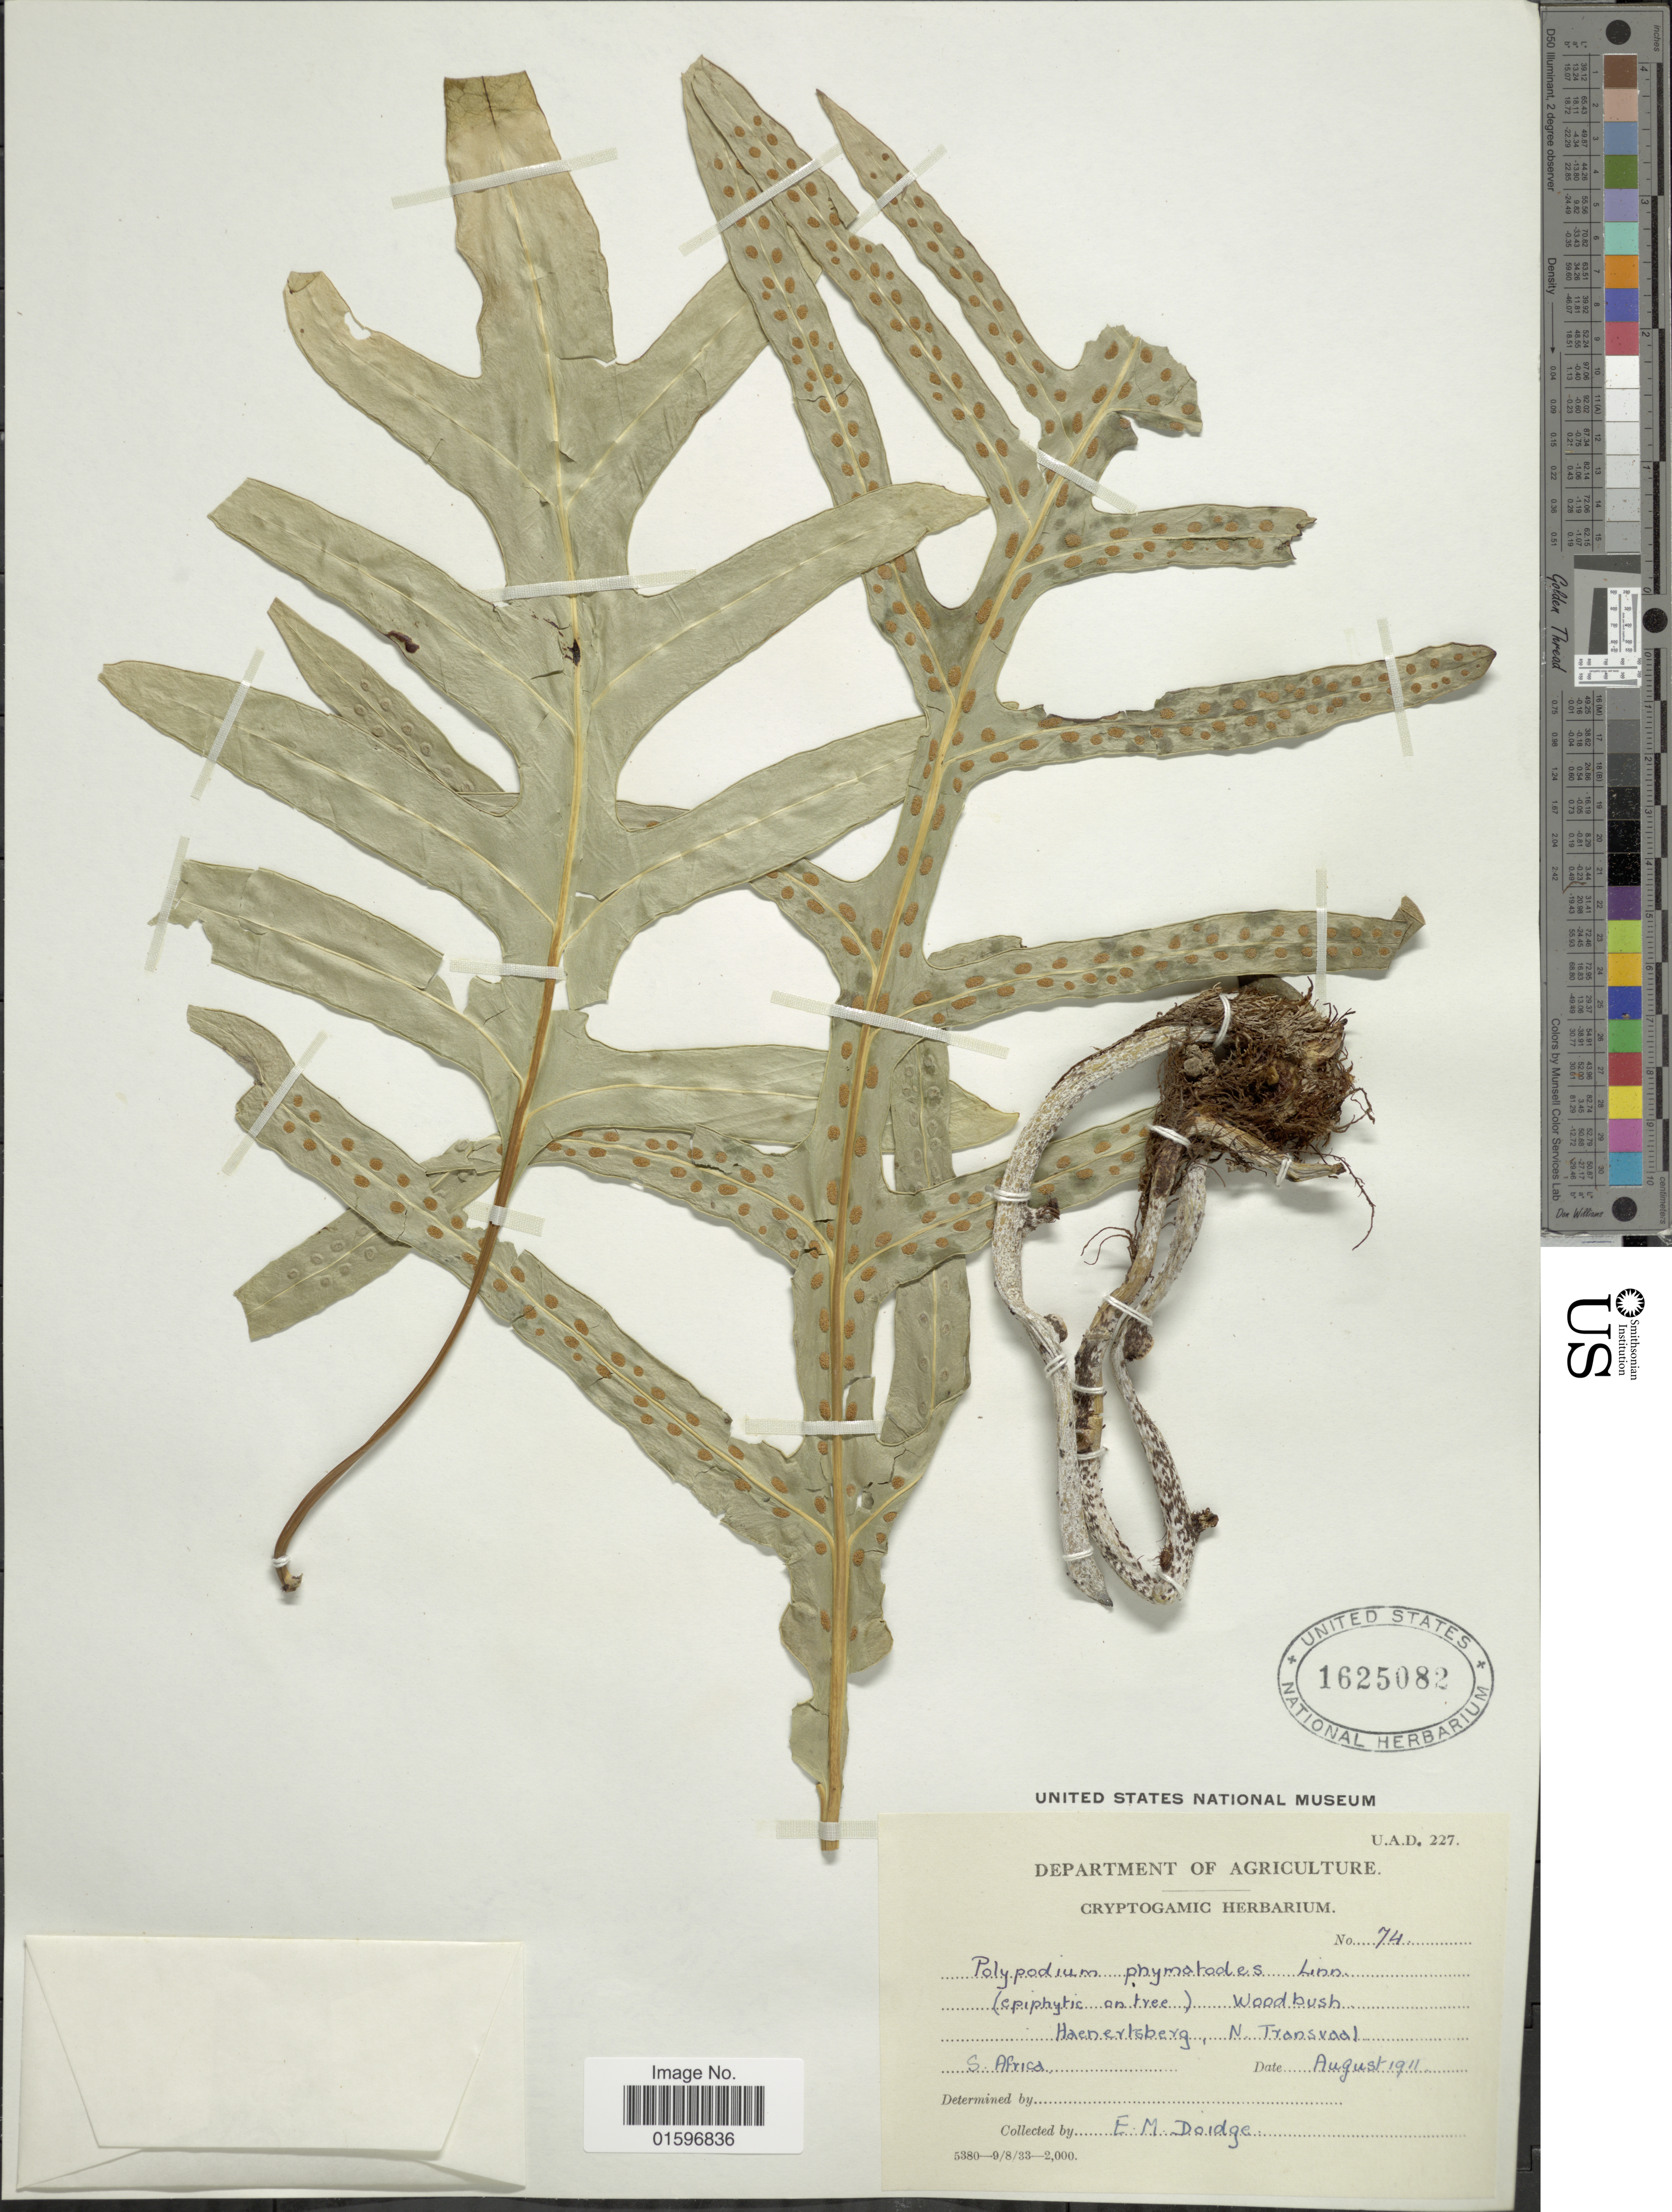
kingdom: Plantae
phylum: Tracheophyta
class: Polypodiopsida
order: Polypodiales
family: Polypodiaceae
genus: Polypodium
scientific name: Polypodium scolopendria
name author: Burm. f.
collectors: E. Doidge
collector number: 74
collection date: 1911-08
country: South Africa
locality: Haenertsberg, N. Transvaal, S. Africa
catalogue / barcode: US 1625082